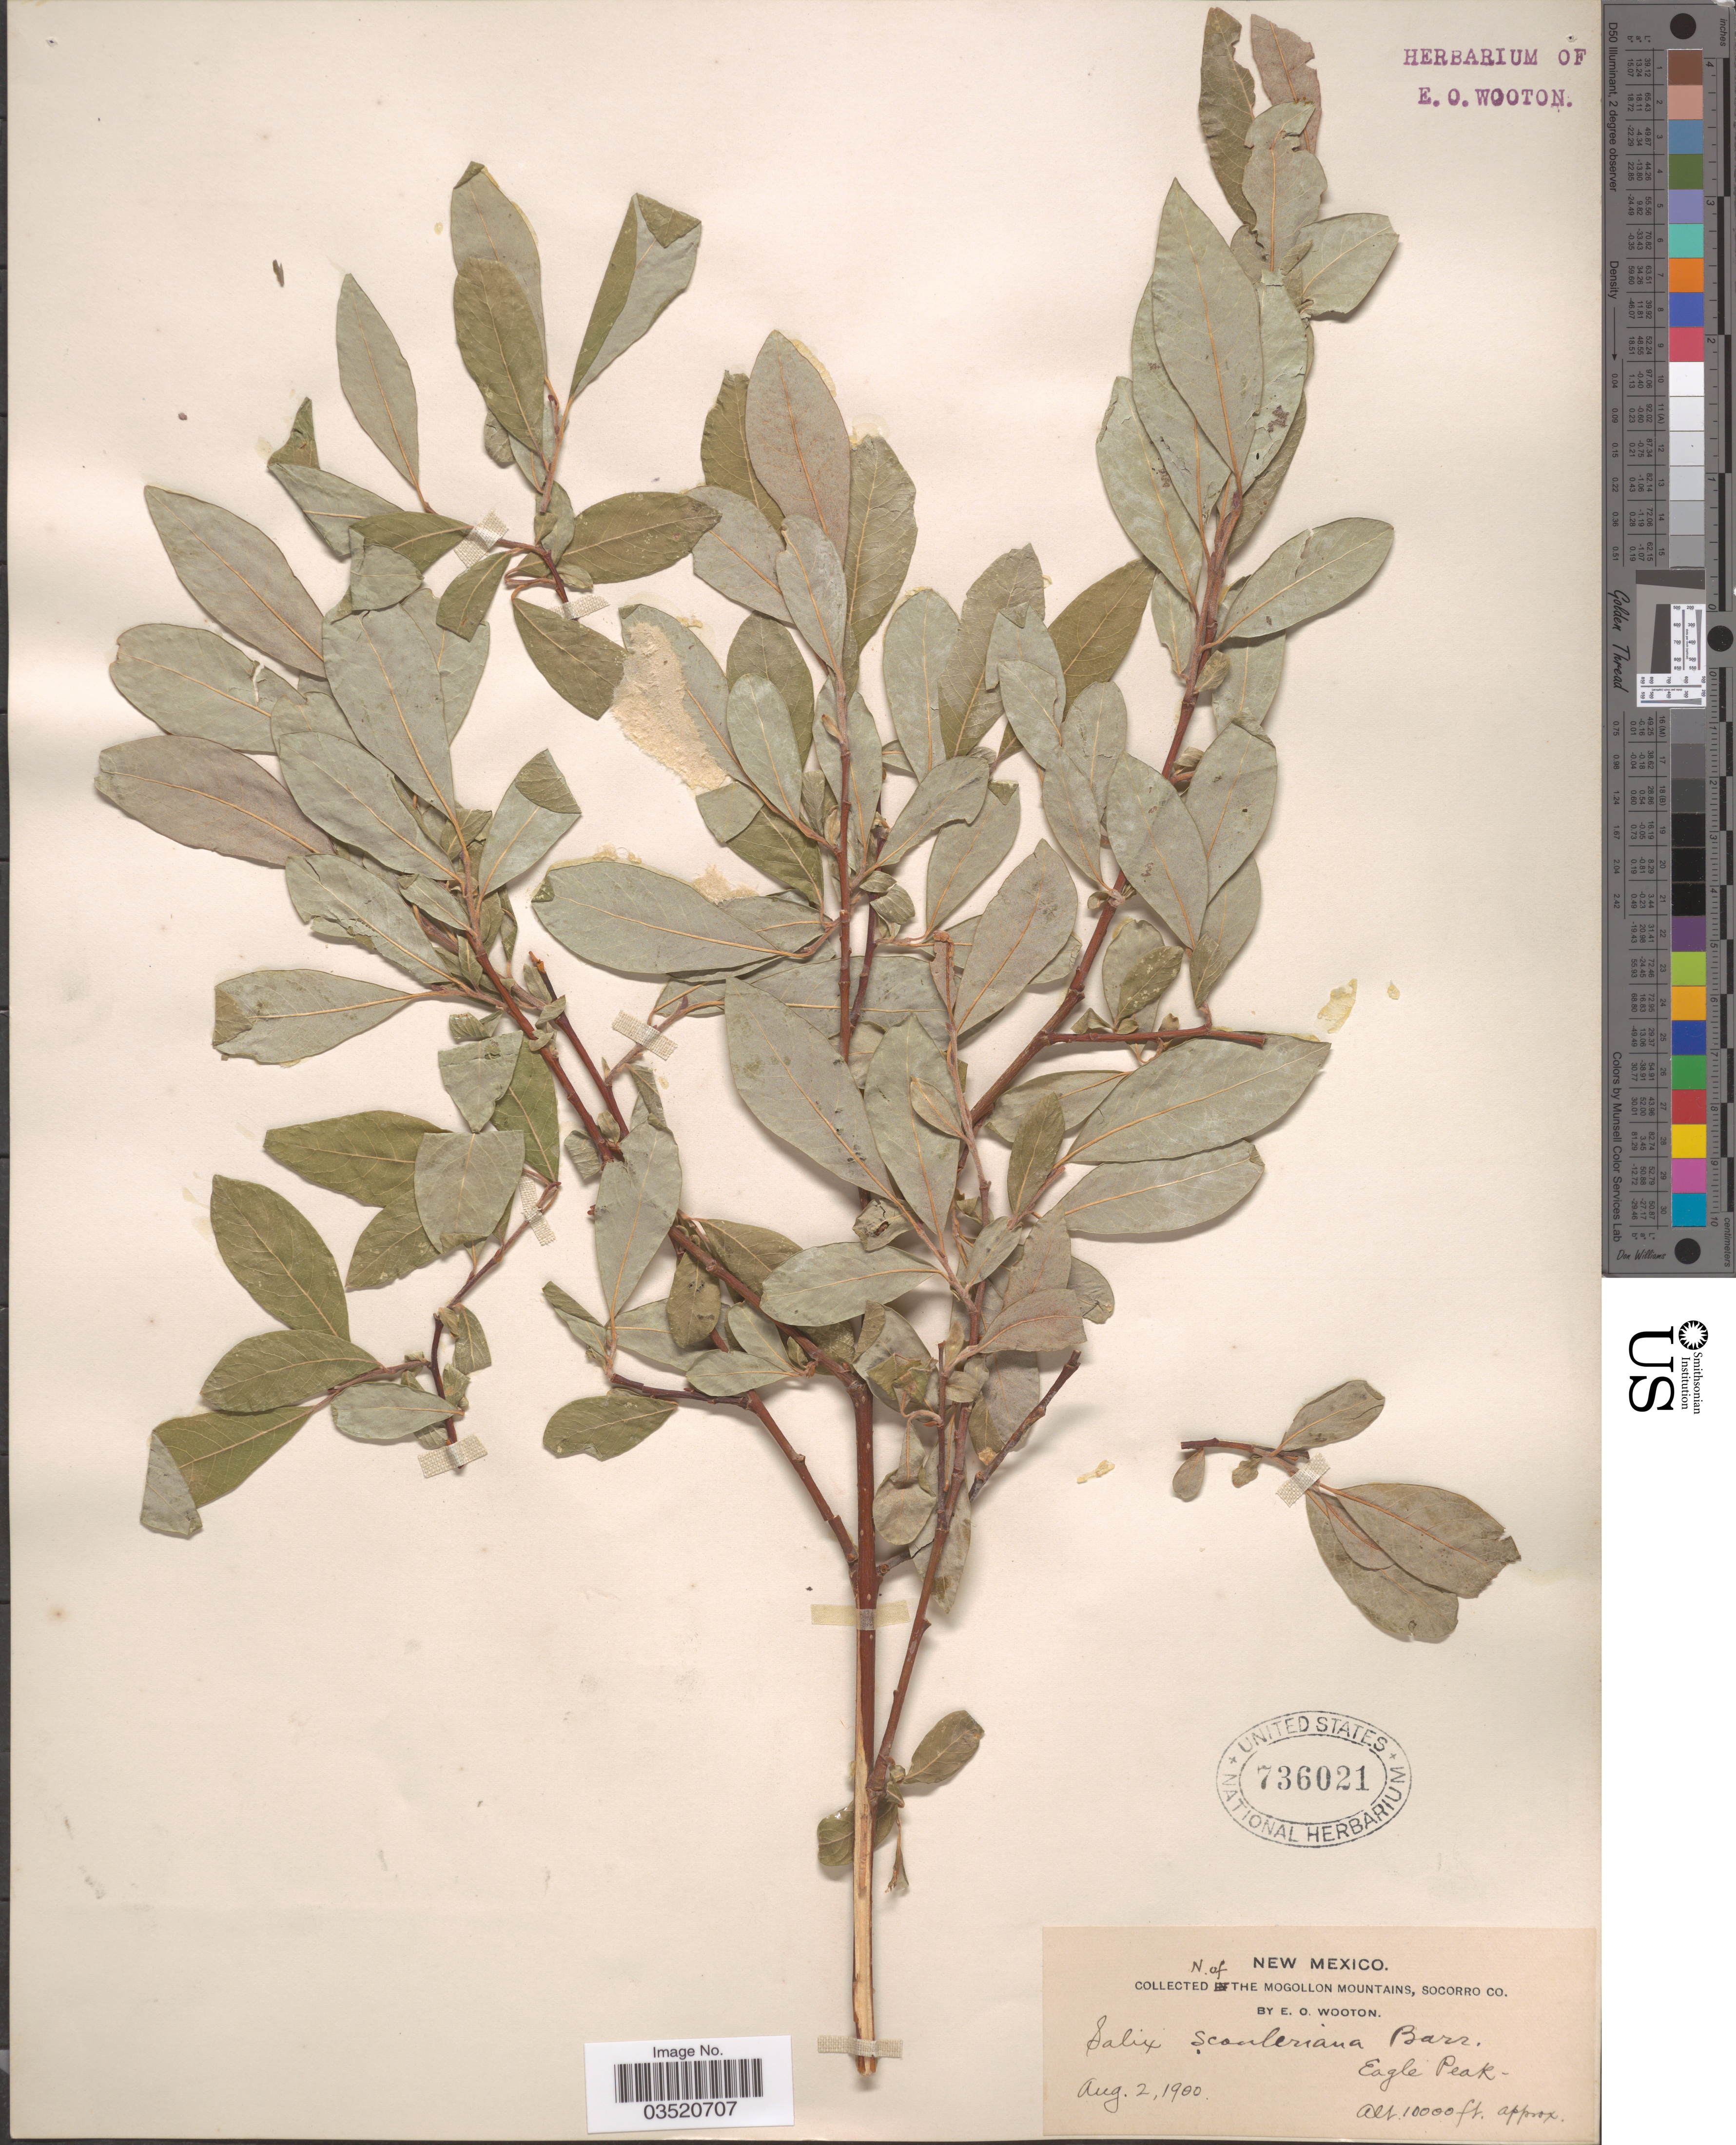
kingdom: Plantae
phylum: Tracheophyta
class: Magnoliopsida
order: Malpighiales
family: Salicaceae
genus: Salix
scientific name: Salix scouleriana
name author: Barratt ex Hook.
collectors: E. O. Wooton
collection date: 1900-08-02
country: United States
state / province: New Mexico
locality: N. of the Mogollon Mountains, Socorro Co. Eagle Peak.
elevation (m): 3048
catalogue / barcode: US 736021